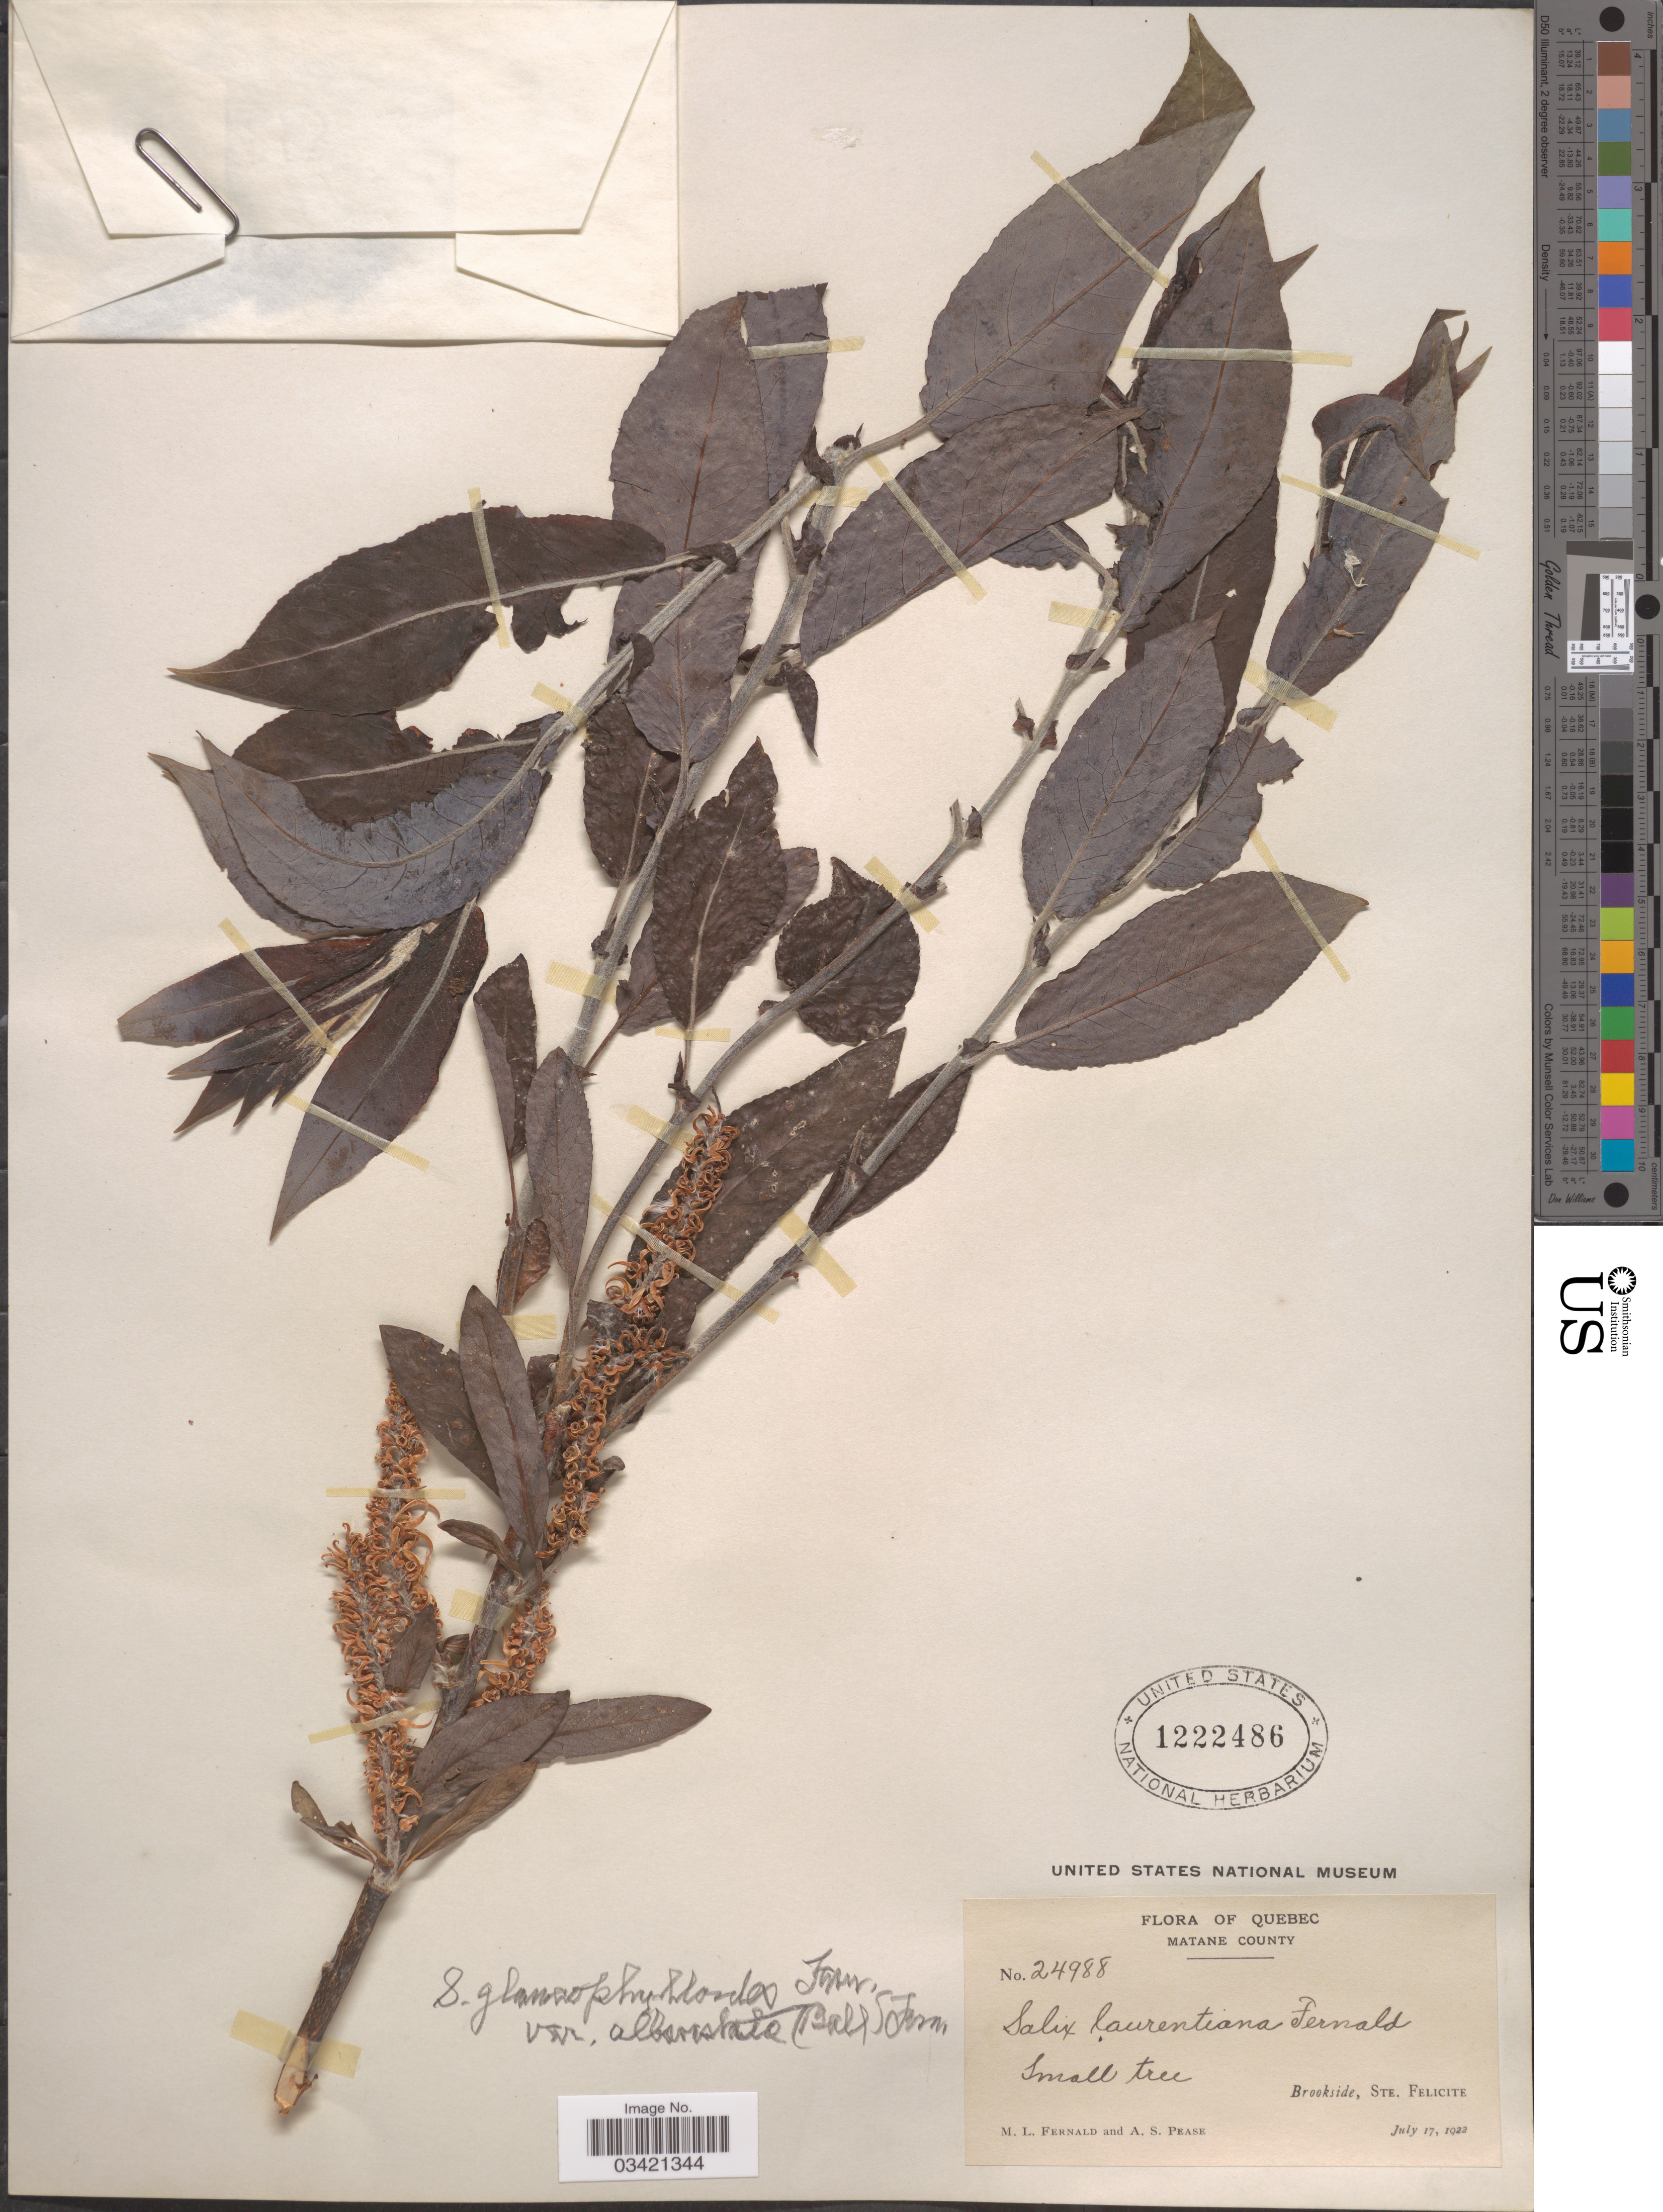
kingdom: Plantae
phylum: Tracheophyta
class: Magnoliopsida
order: Malpighiales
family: Salicaceae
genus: Salix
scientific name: Salix glaucophylloides var. albovestita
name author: (C.R. Ball) Fernald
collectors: M. L. Fernald & A. S. Pease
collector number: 24988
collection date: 1922-07-17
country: Canada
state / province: Quebec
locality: Matane County. Brookside, Ste. Felicite.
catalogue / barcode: US 1222486